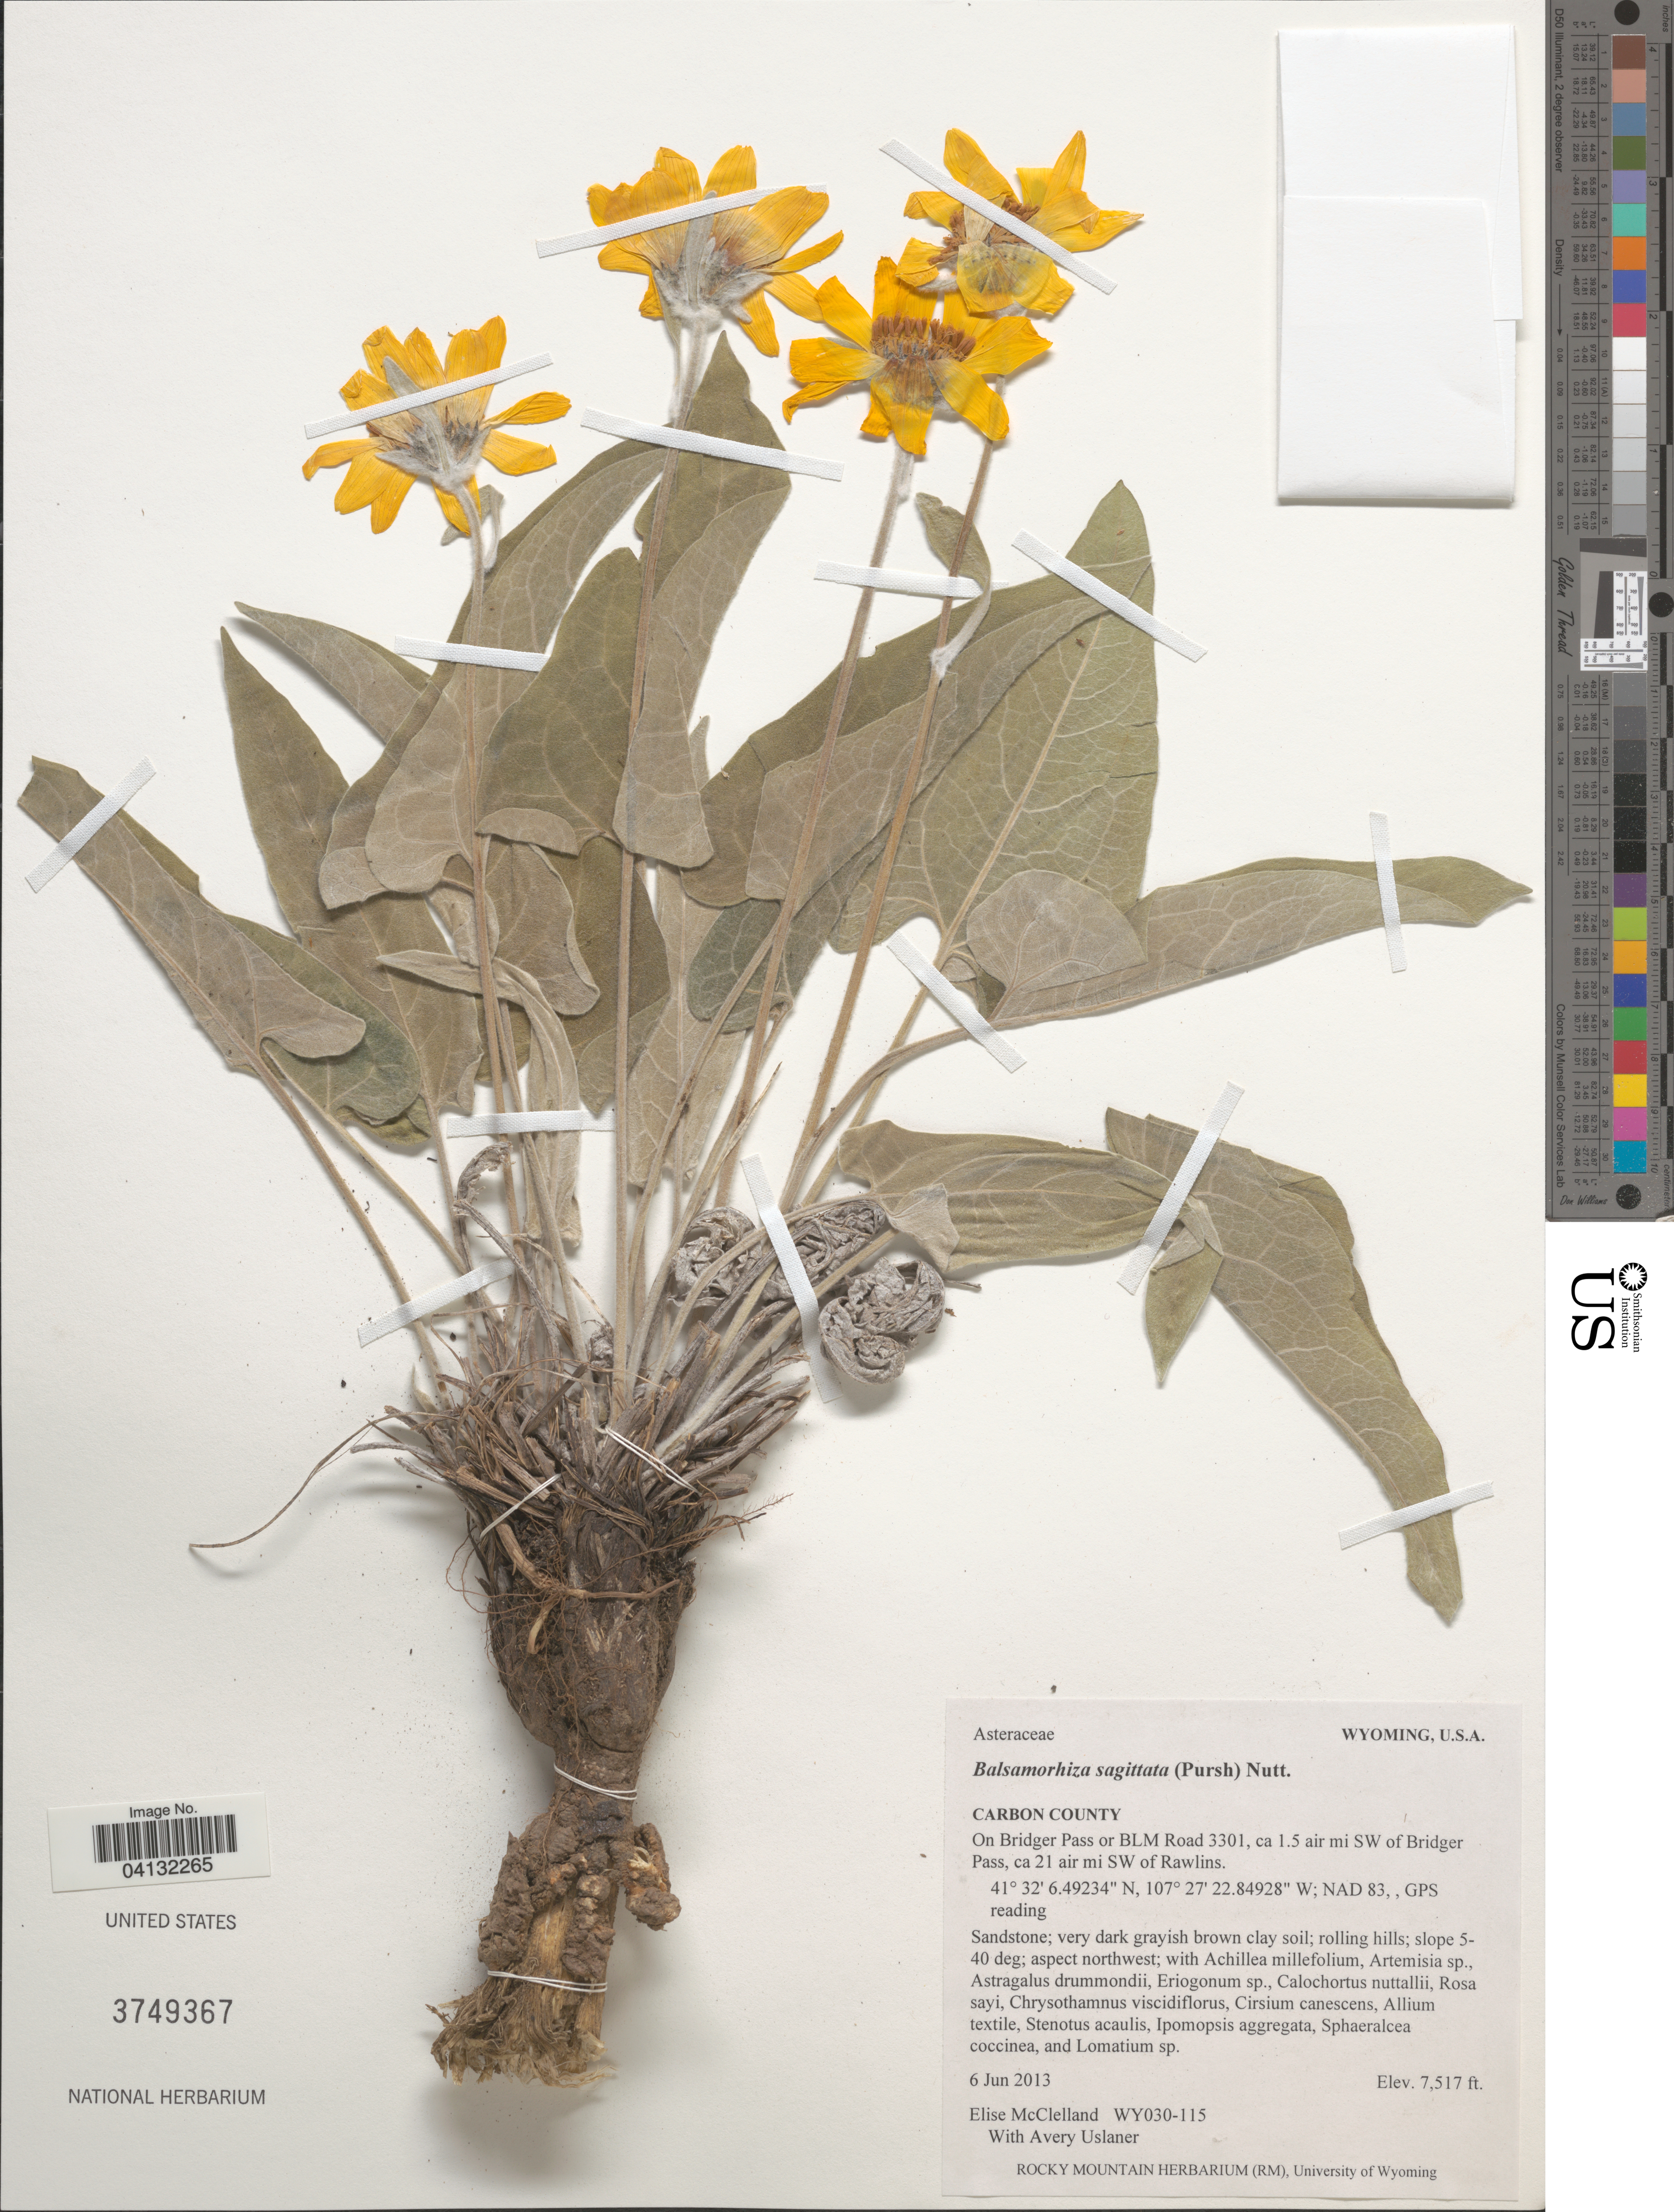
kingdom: Plantae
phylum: Tracheophyta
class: Magnoliopsida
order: Asterales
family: Asteraceae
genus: Balsamorhiza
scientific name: Balsamorhiza sagittata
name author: (Pursh) Nutt.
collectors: E. McClelland & A. Uslaner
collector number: WY030-115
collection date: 2013-06-06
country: United States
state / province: Wyoming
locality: Carbon County. On Bridger Pass or BLM Road 3301, ca 1.5 air mi SW of Bridger Pass, ca 21 air mi SW of Rawlins. NAD 83, , GPS reading.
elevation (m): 2291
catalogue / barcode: US 3749367